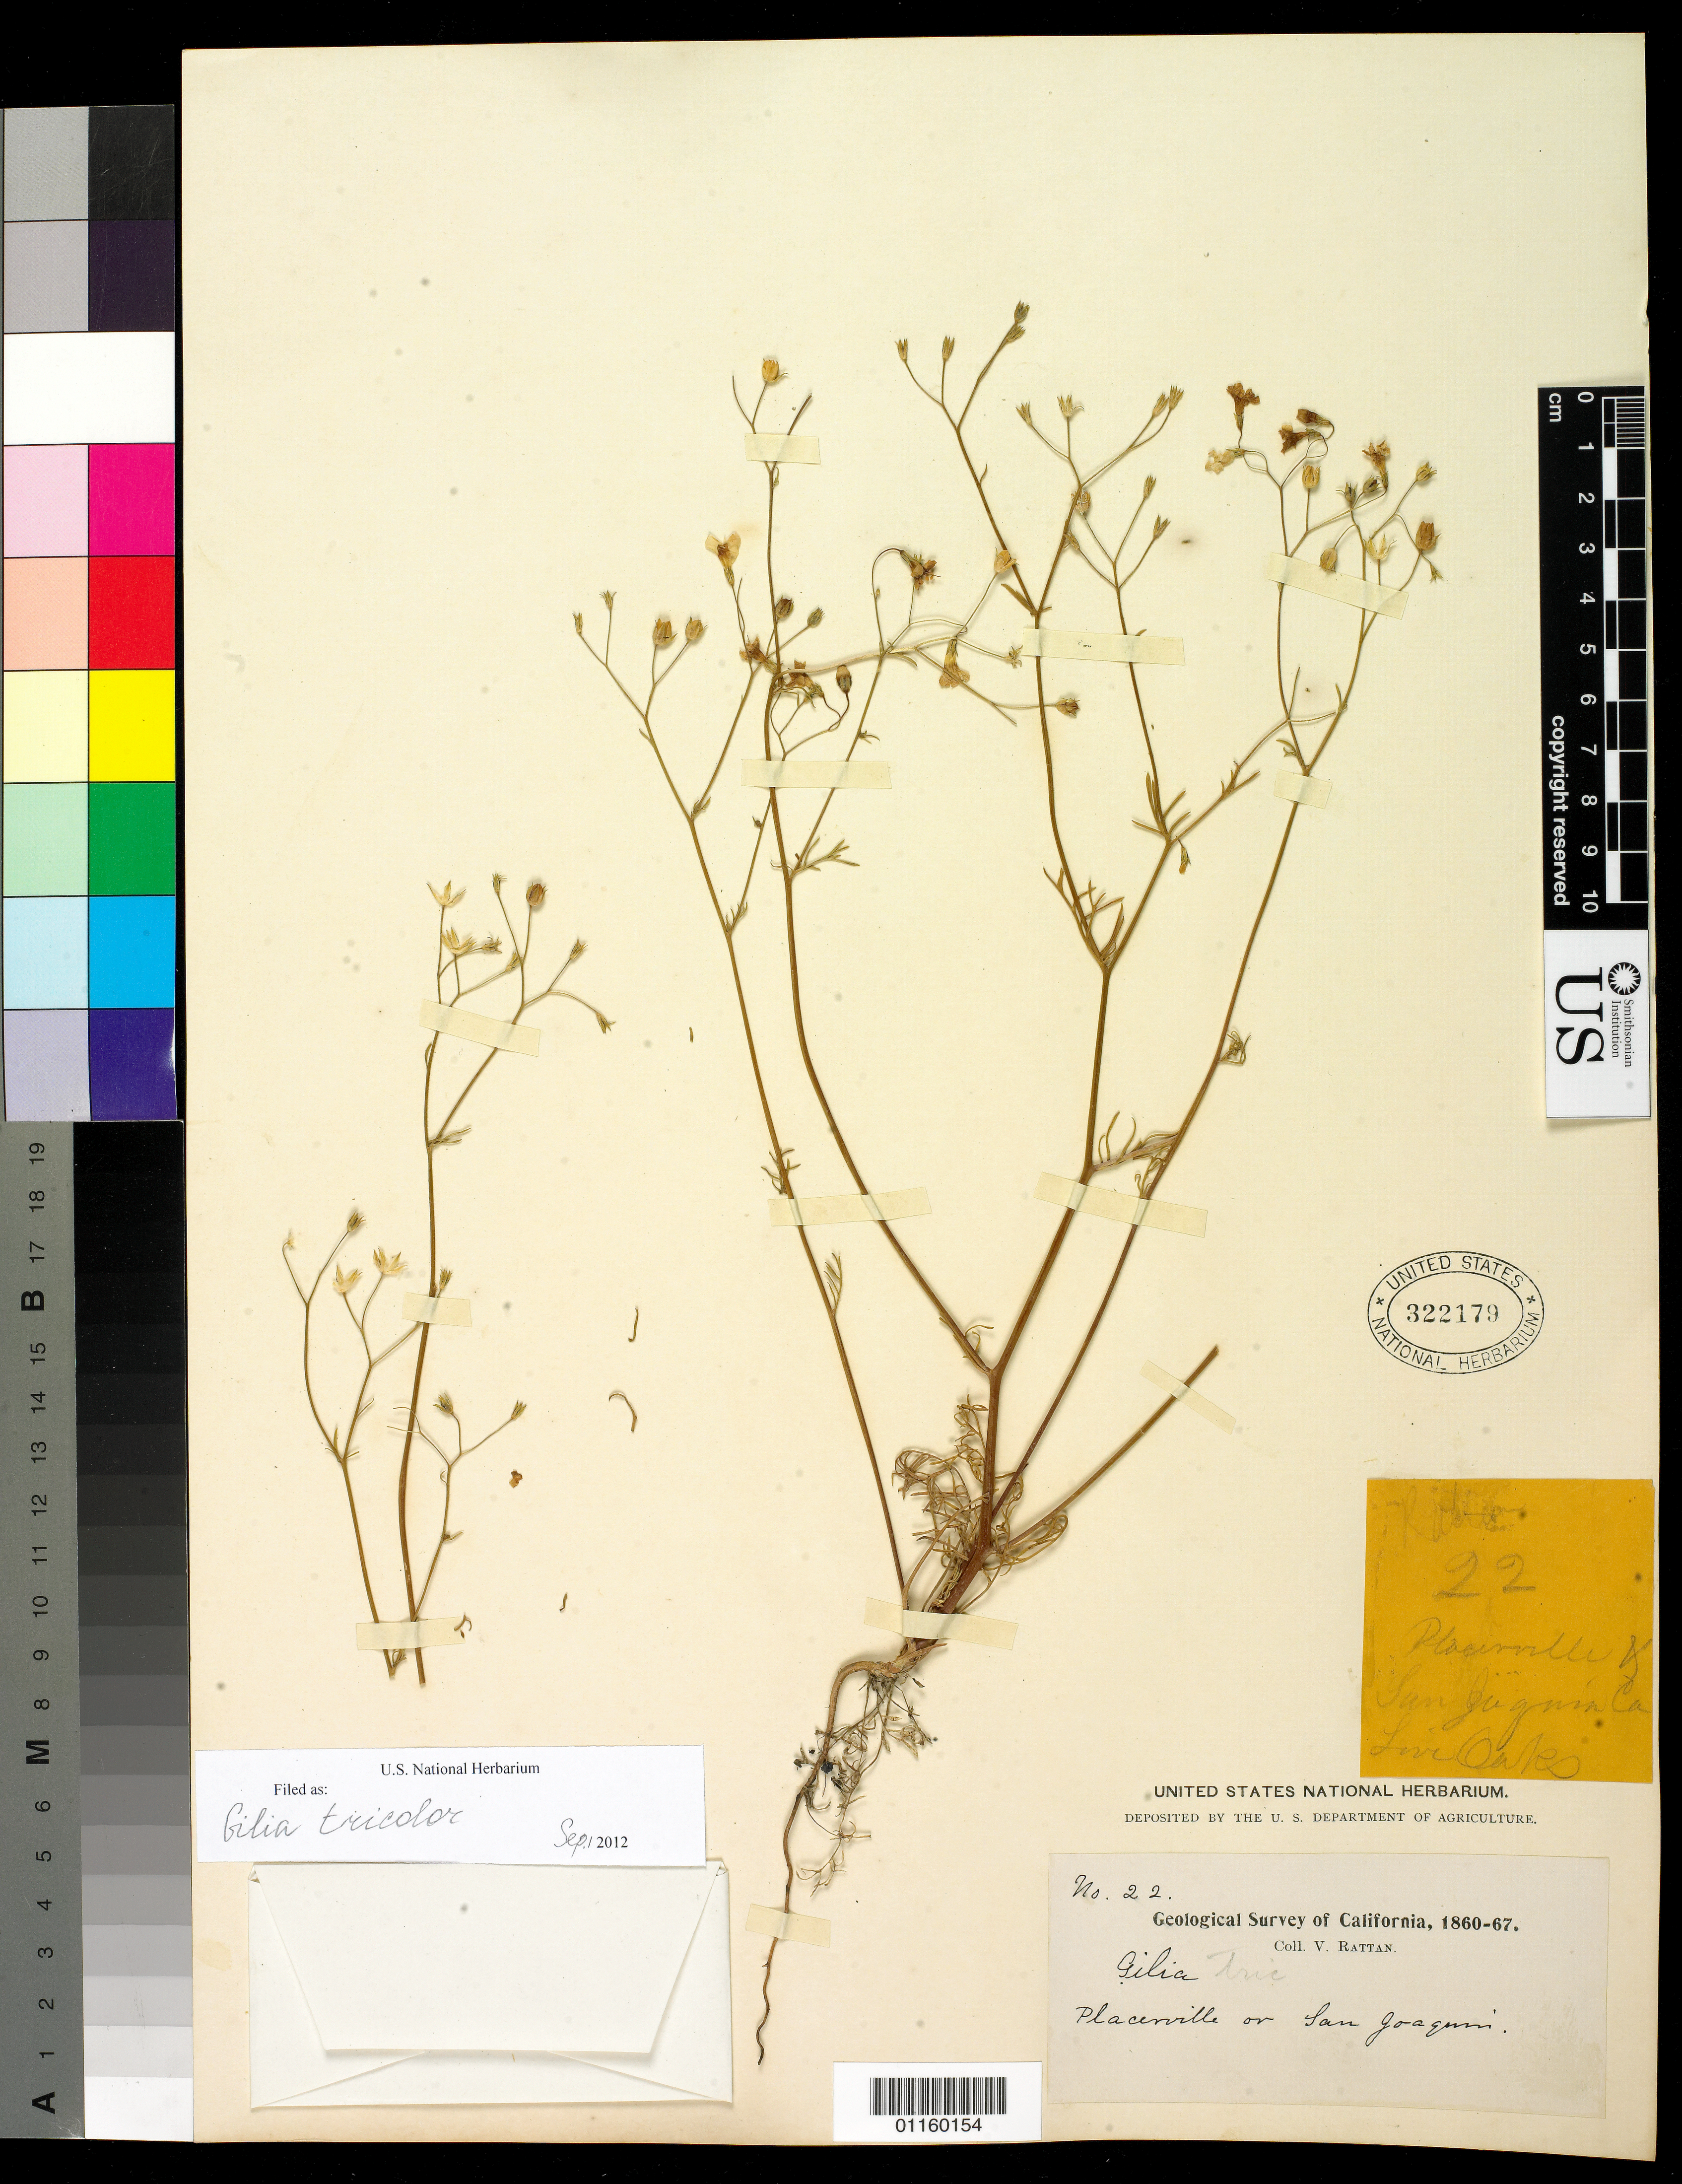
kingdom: Plantae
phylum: Tracheophyta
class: Magnoliopsida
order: Ericales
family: Polemoniaceae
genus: Gilia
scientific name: Gilia tricolor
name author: Benth.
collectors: V. Rattan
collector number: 22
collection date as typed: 1860 to -- --- 1867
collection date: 1860/1867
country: United States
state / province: California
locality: Placeville or San Ioquin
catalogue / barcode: US 322179